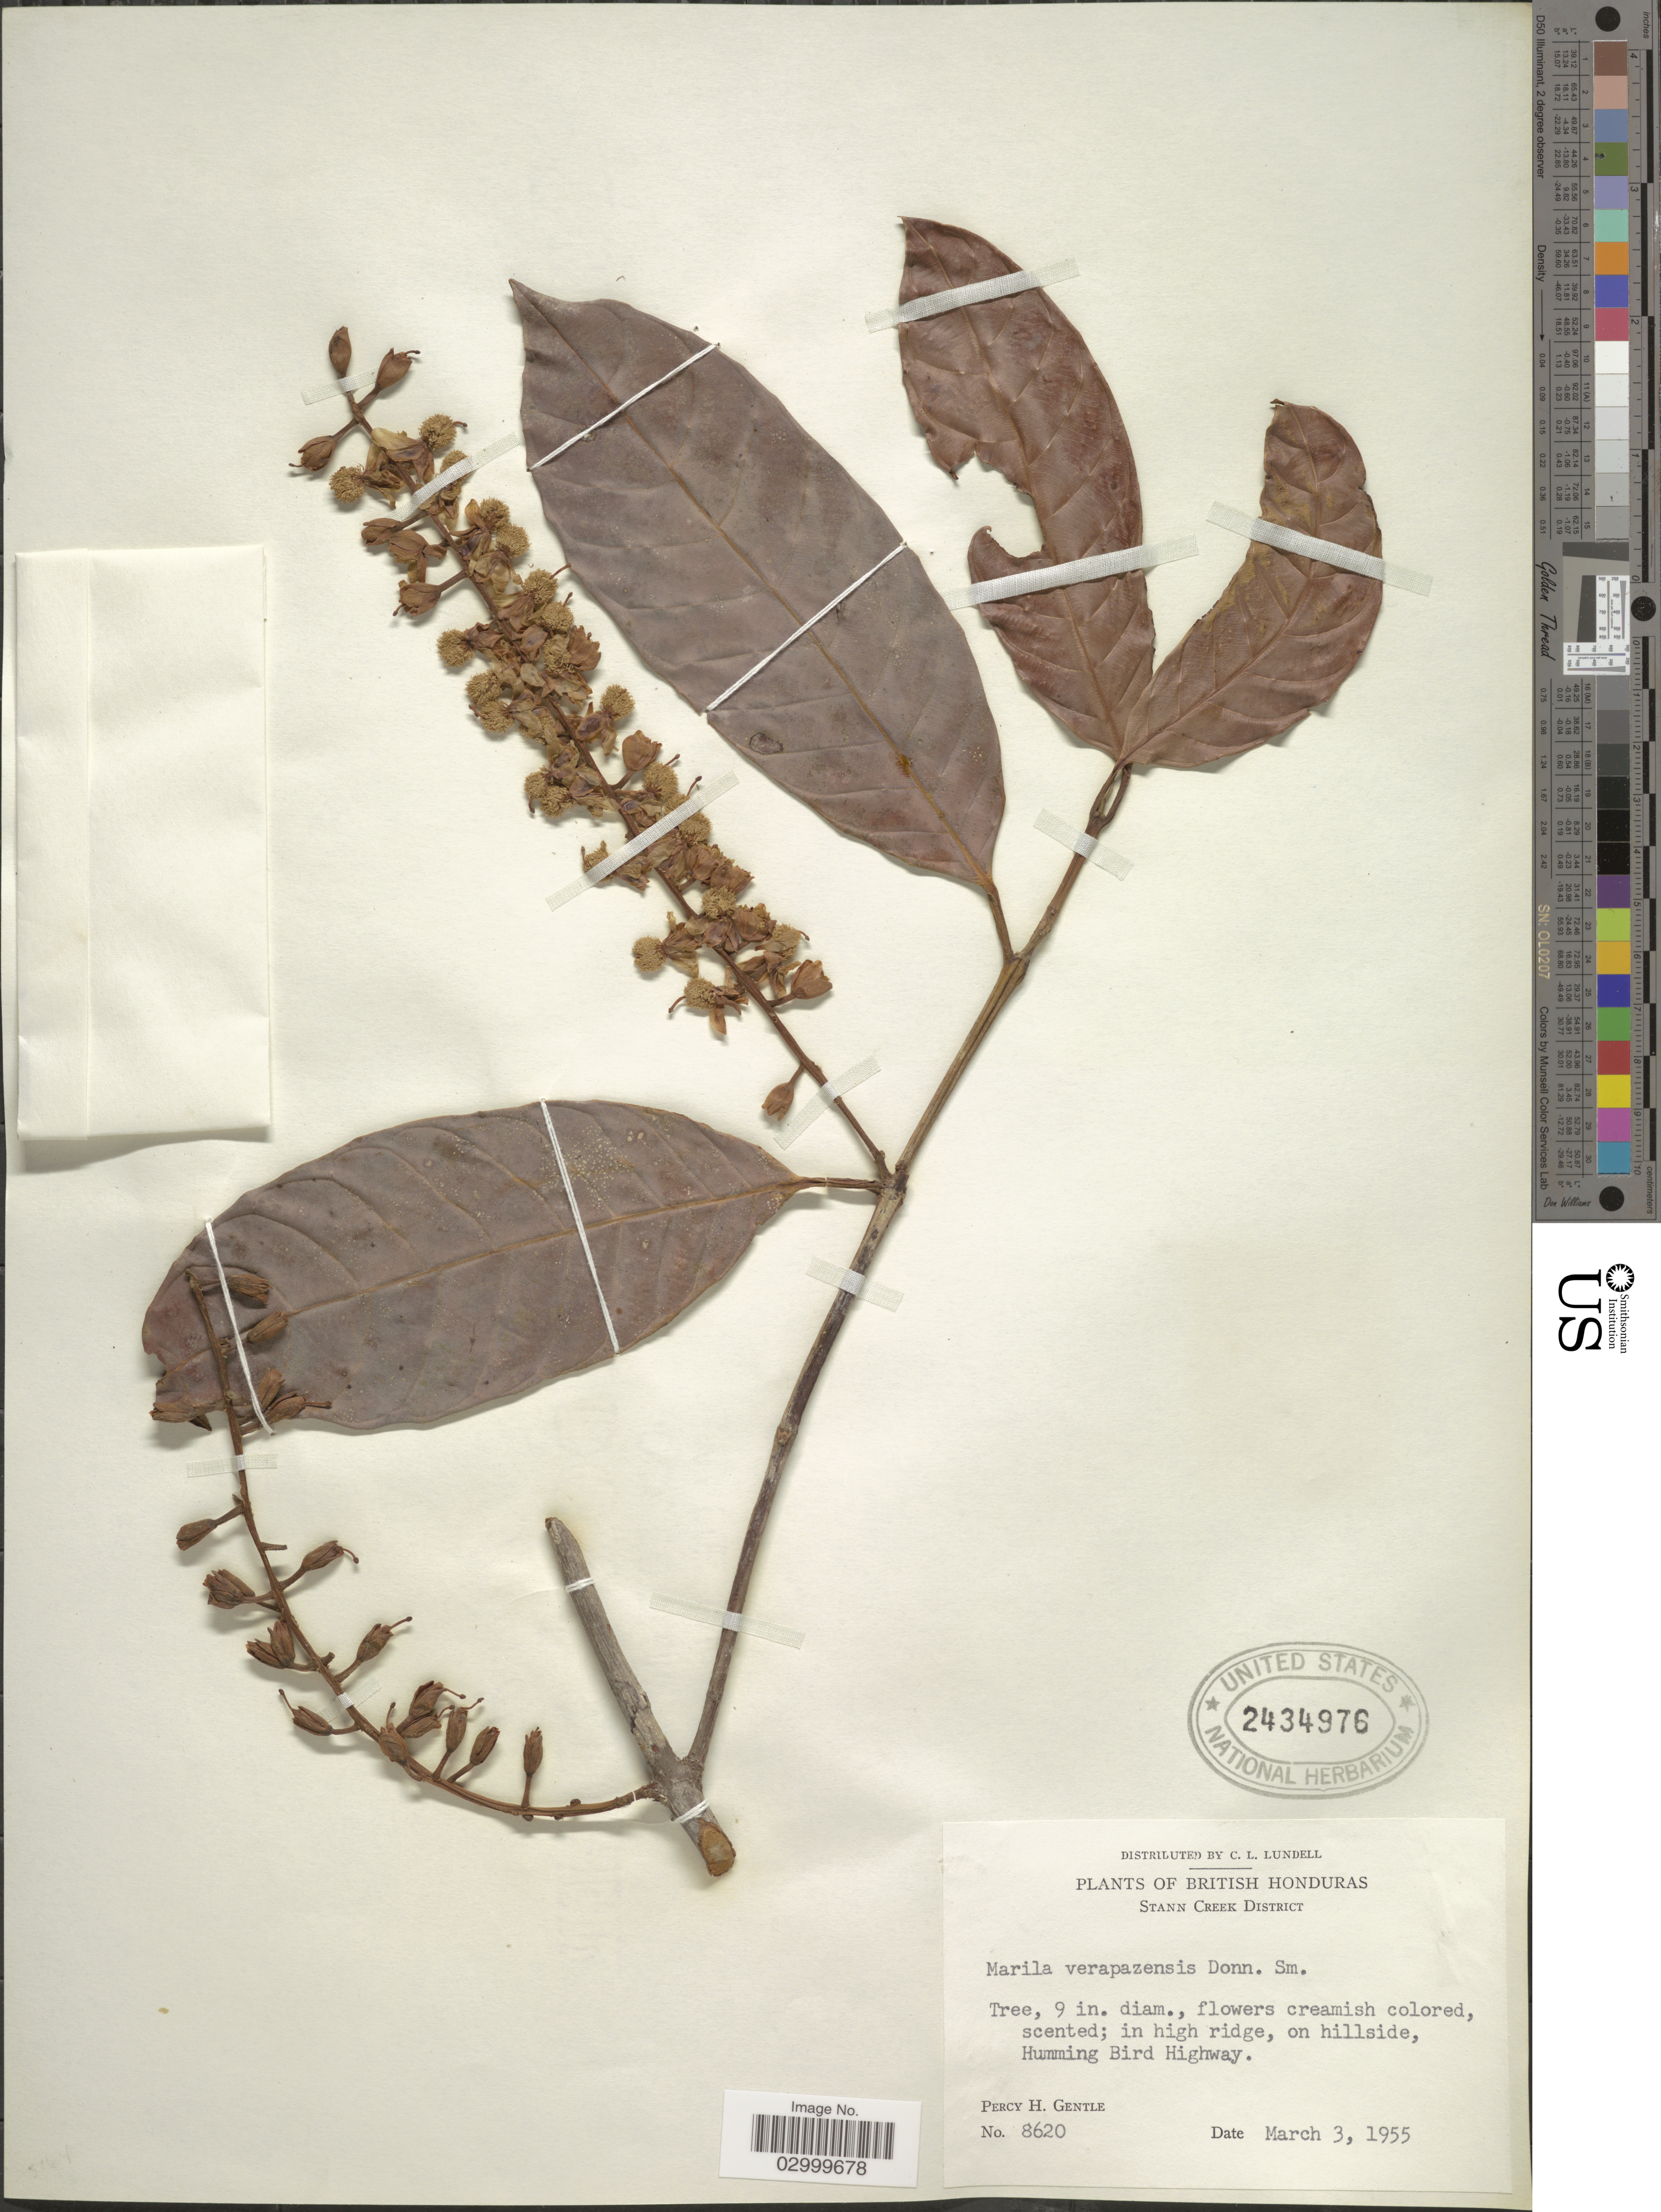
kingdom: Plantae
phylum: Tracheophyta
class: Magnoliopsida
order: Malpighiales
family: Calophyllaceae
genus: Marila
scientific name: Marila laxiflora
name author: Rusby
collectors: P. H. Gentle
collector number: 8620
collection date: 1955-03-03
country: Belize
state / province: Stann Creek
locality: British Honduras, Stann Creek District, Humming Bird Highway.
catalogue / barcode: US 2434976